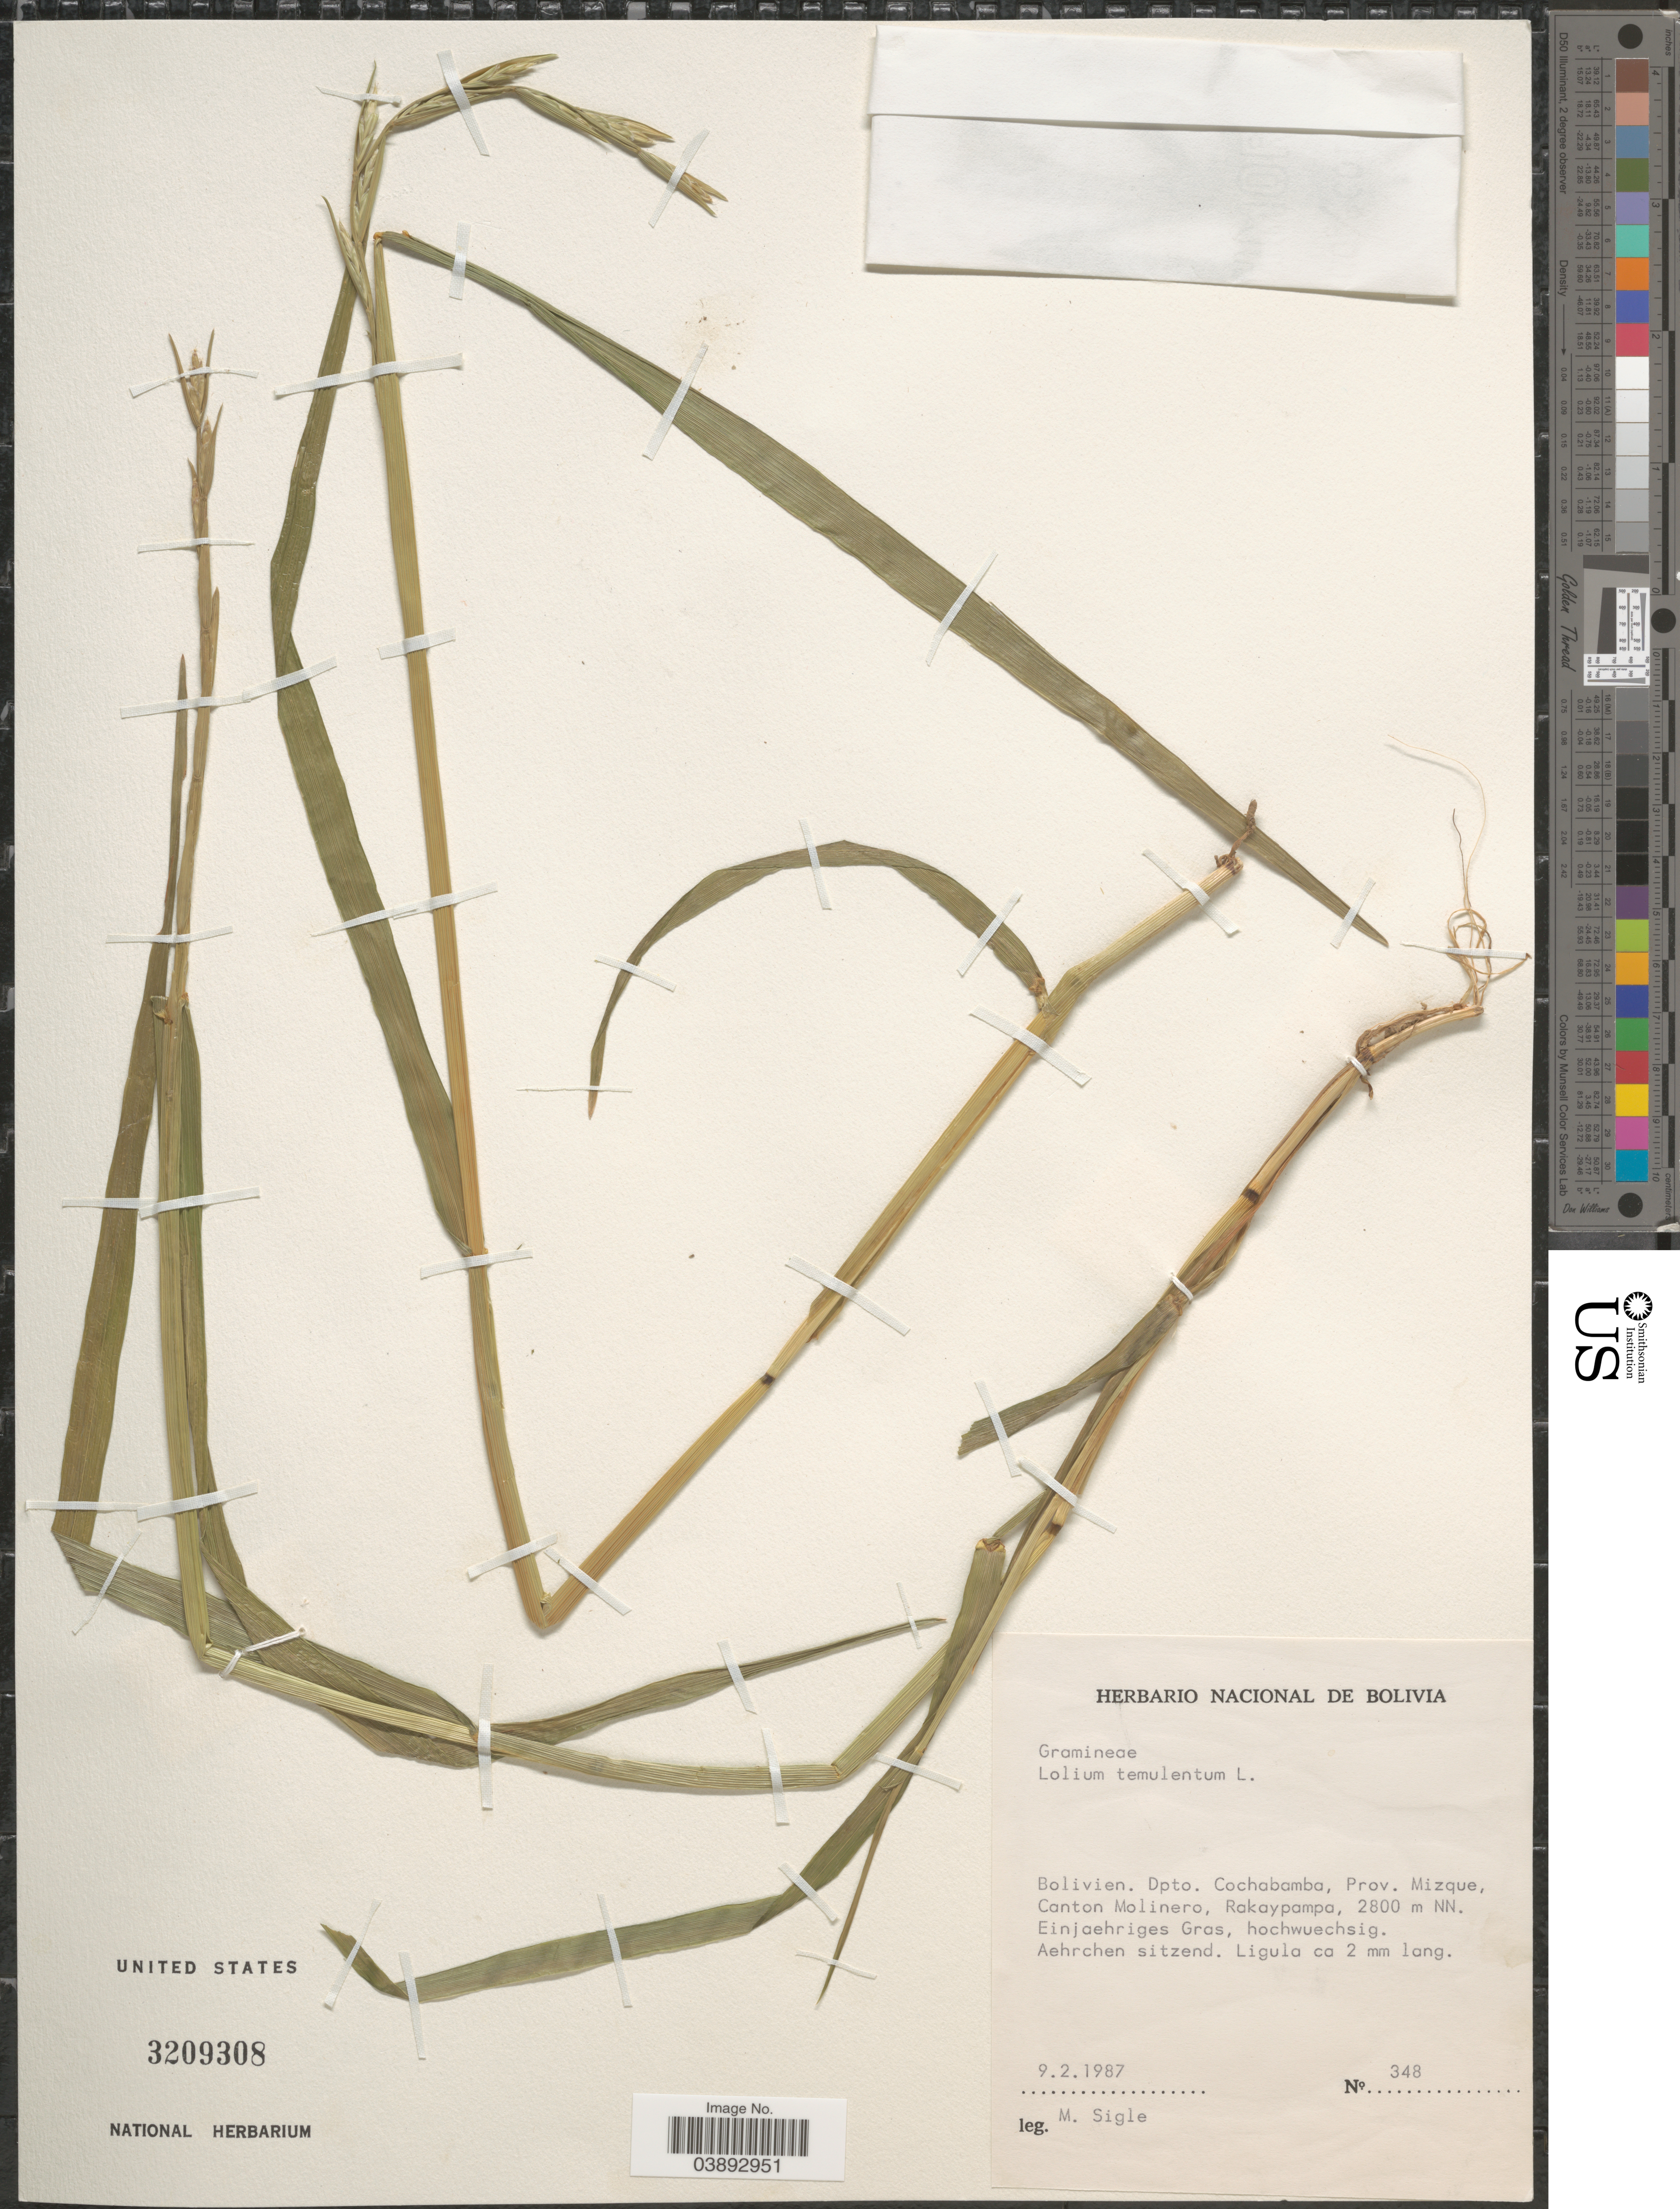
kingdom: Plantae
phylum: Tracheophyta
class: Liliopsida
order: Poales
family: Poaceae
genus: Lolium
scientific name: Lolium temulentum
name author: L.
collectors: M. Sigle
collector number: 348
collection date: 1987-02-09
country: Bolivia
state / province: Cochabamba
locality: Bolivien. Dpto. Cochabamba, Prov. Mizque, Canton Molinero, Rakaypampa.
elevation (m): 2800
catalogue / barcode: US 3209308